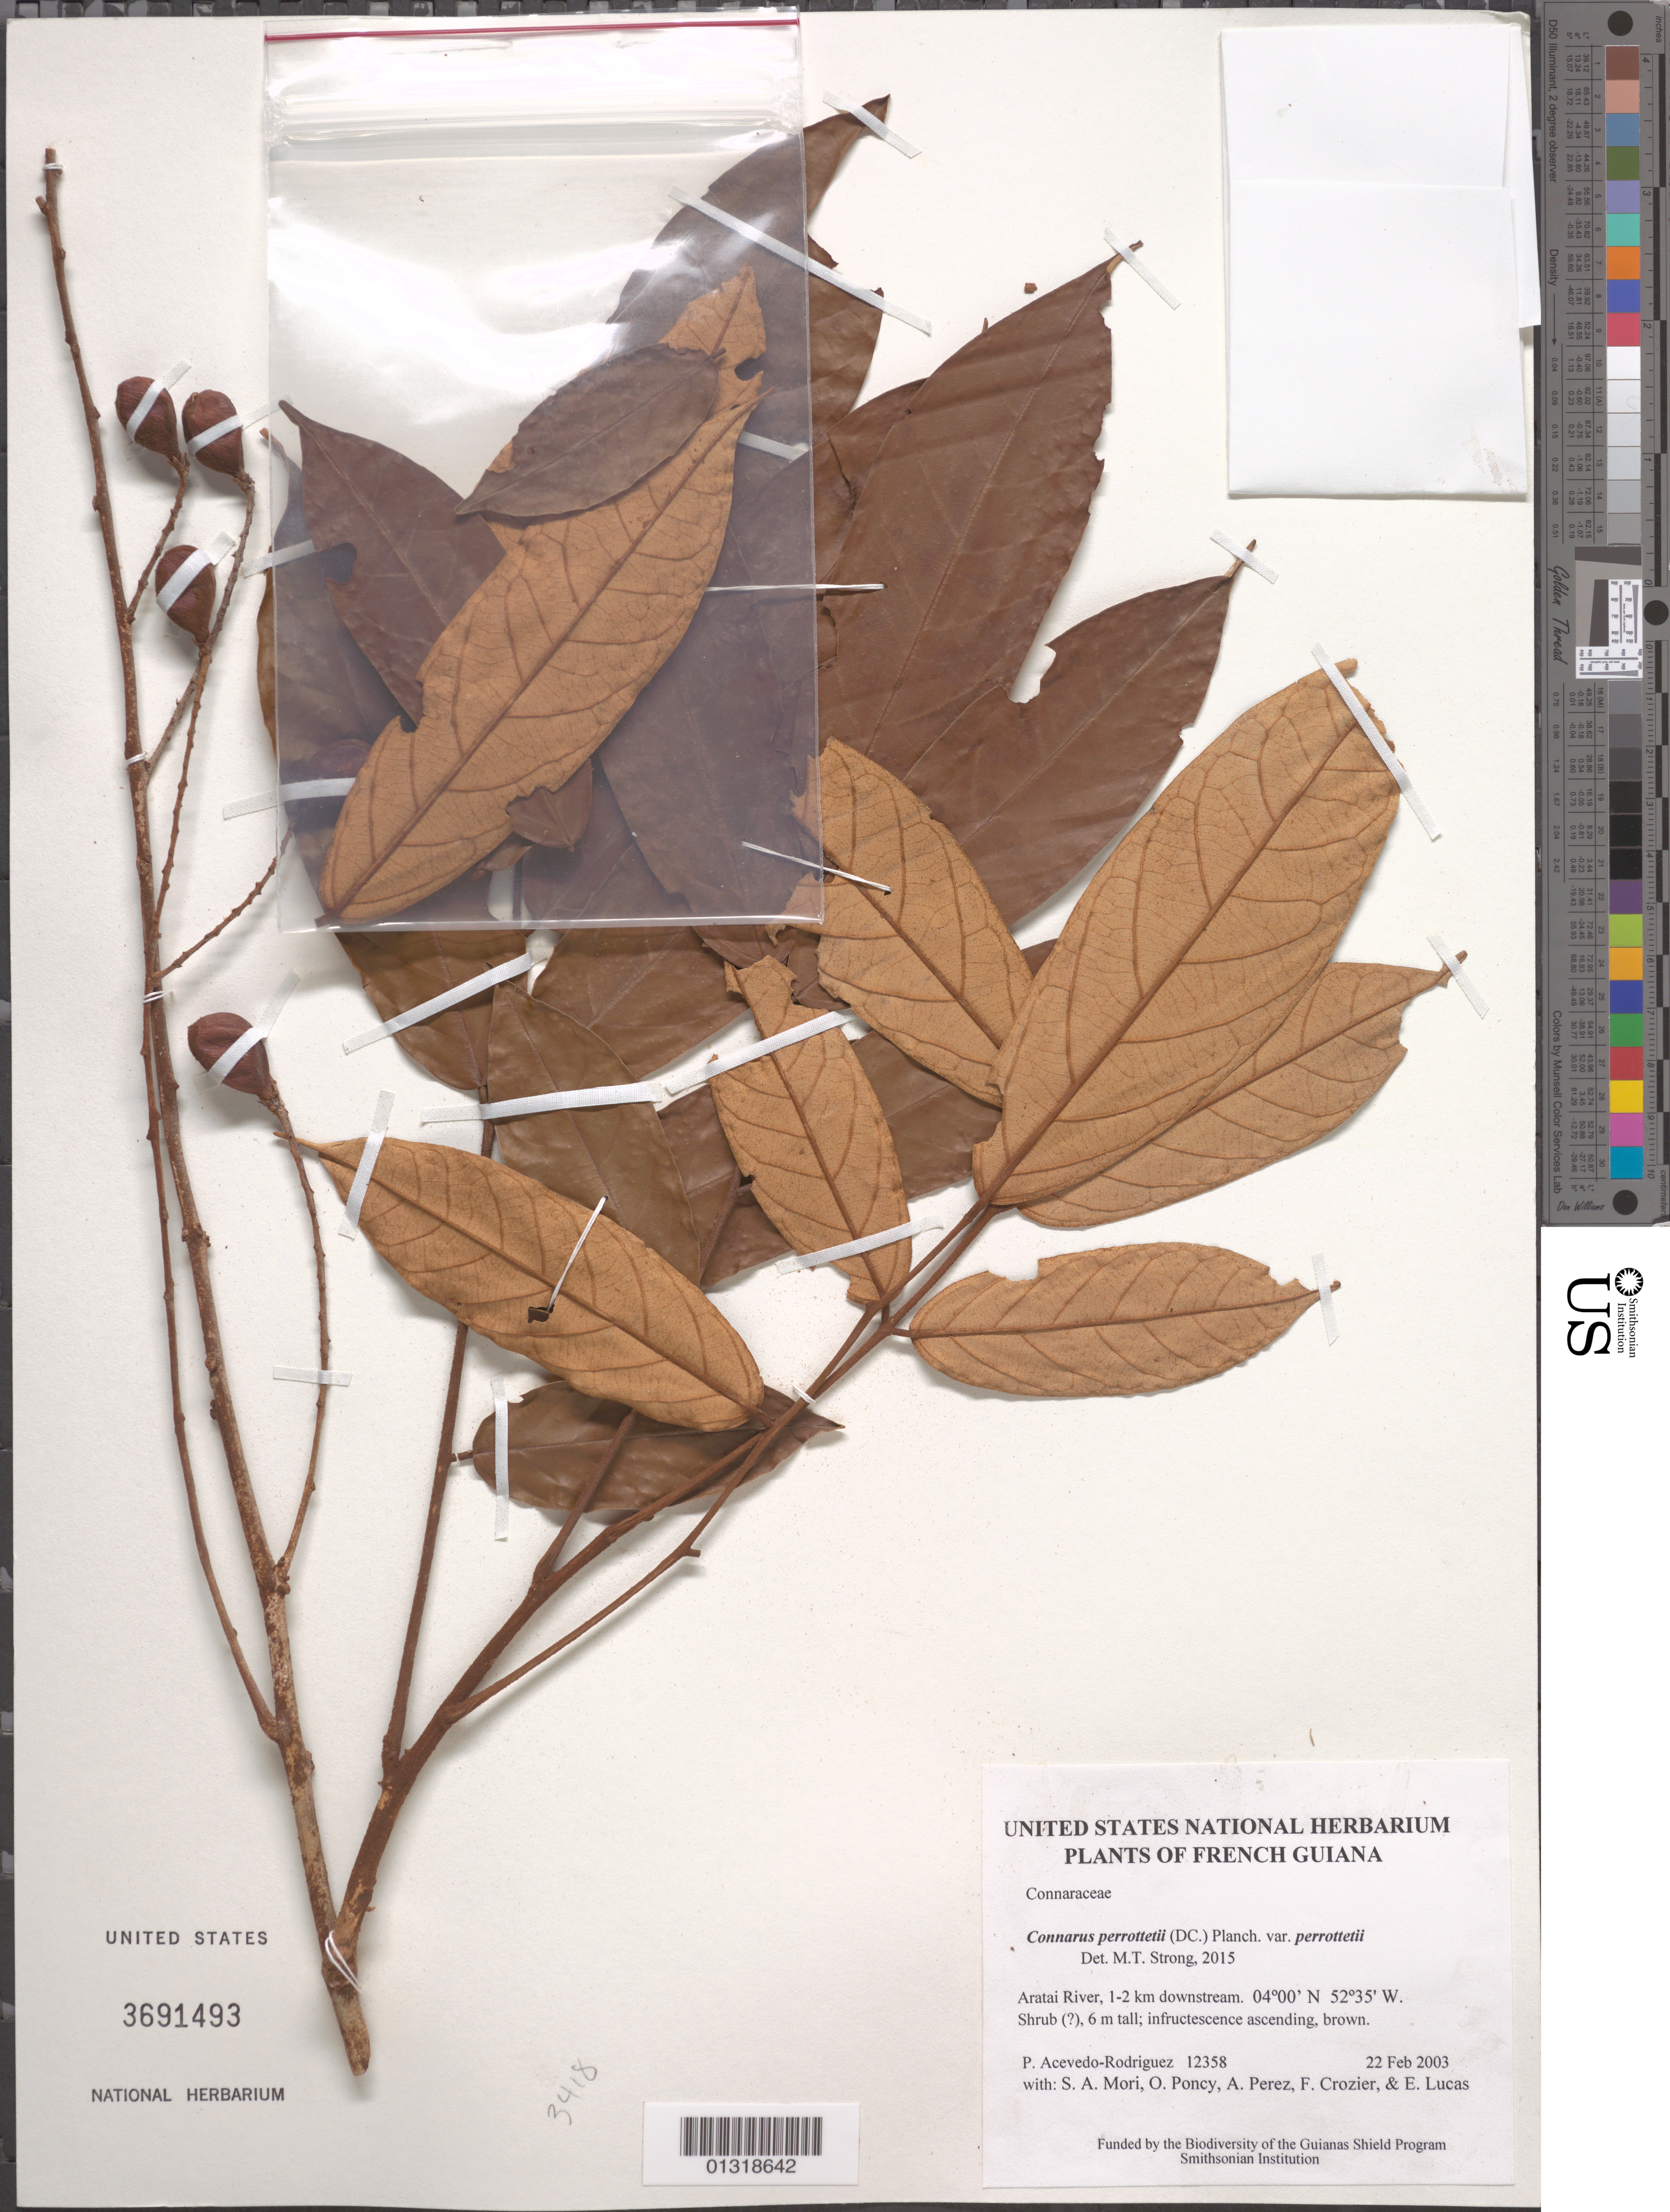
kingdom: Plantae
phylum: Tracheophyta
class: Magnoliopsida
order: Oxalidales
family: Connaraceae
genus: Connarus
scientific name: Connarus perrottetii var. perrottetii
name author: (DC.) Planch.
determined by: Strong, M. T., (US), Smithsonian Institution - National Museum of Natural History (UNITED STATES)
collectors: P. Acevedo-Rodr., S. Mori, O. Poncy, A. Pérez, F. Crozier & E. Lucas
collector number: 12358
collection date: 2003-02-22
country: French Guiana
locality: Aratai River, 1-2 km downstream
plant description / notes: US, NY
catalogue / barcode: US 3691493